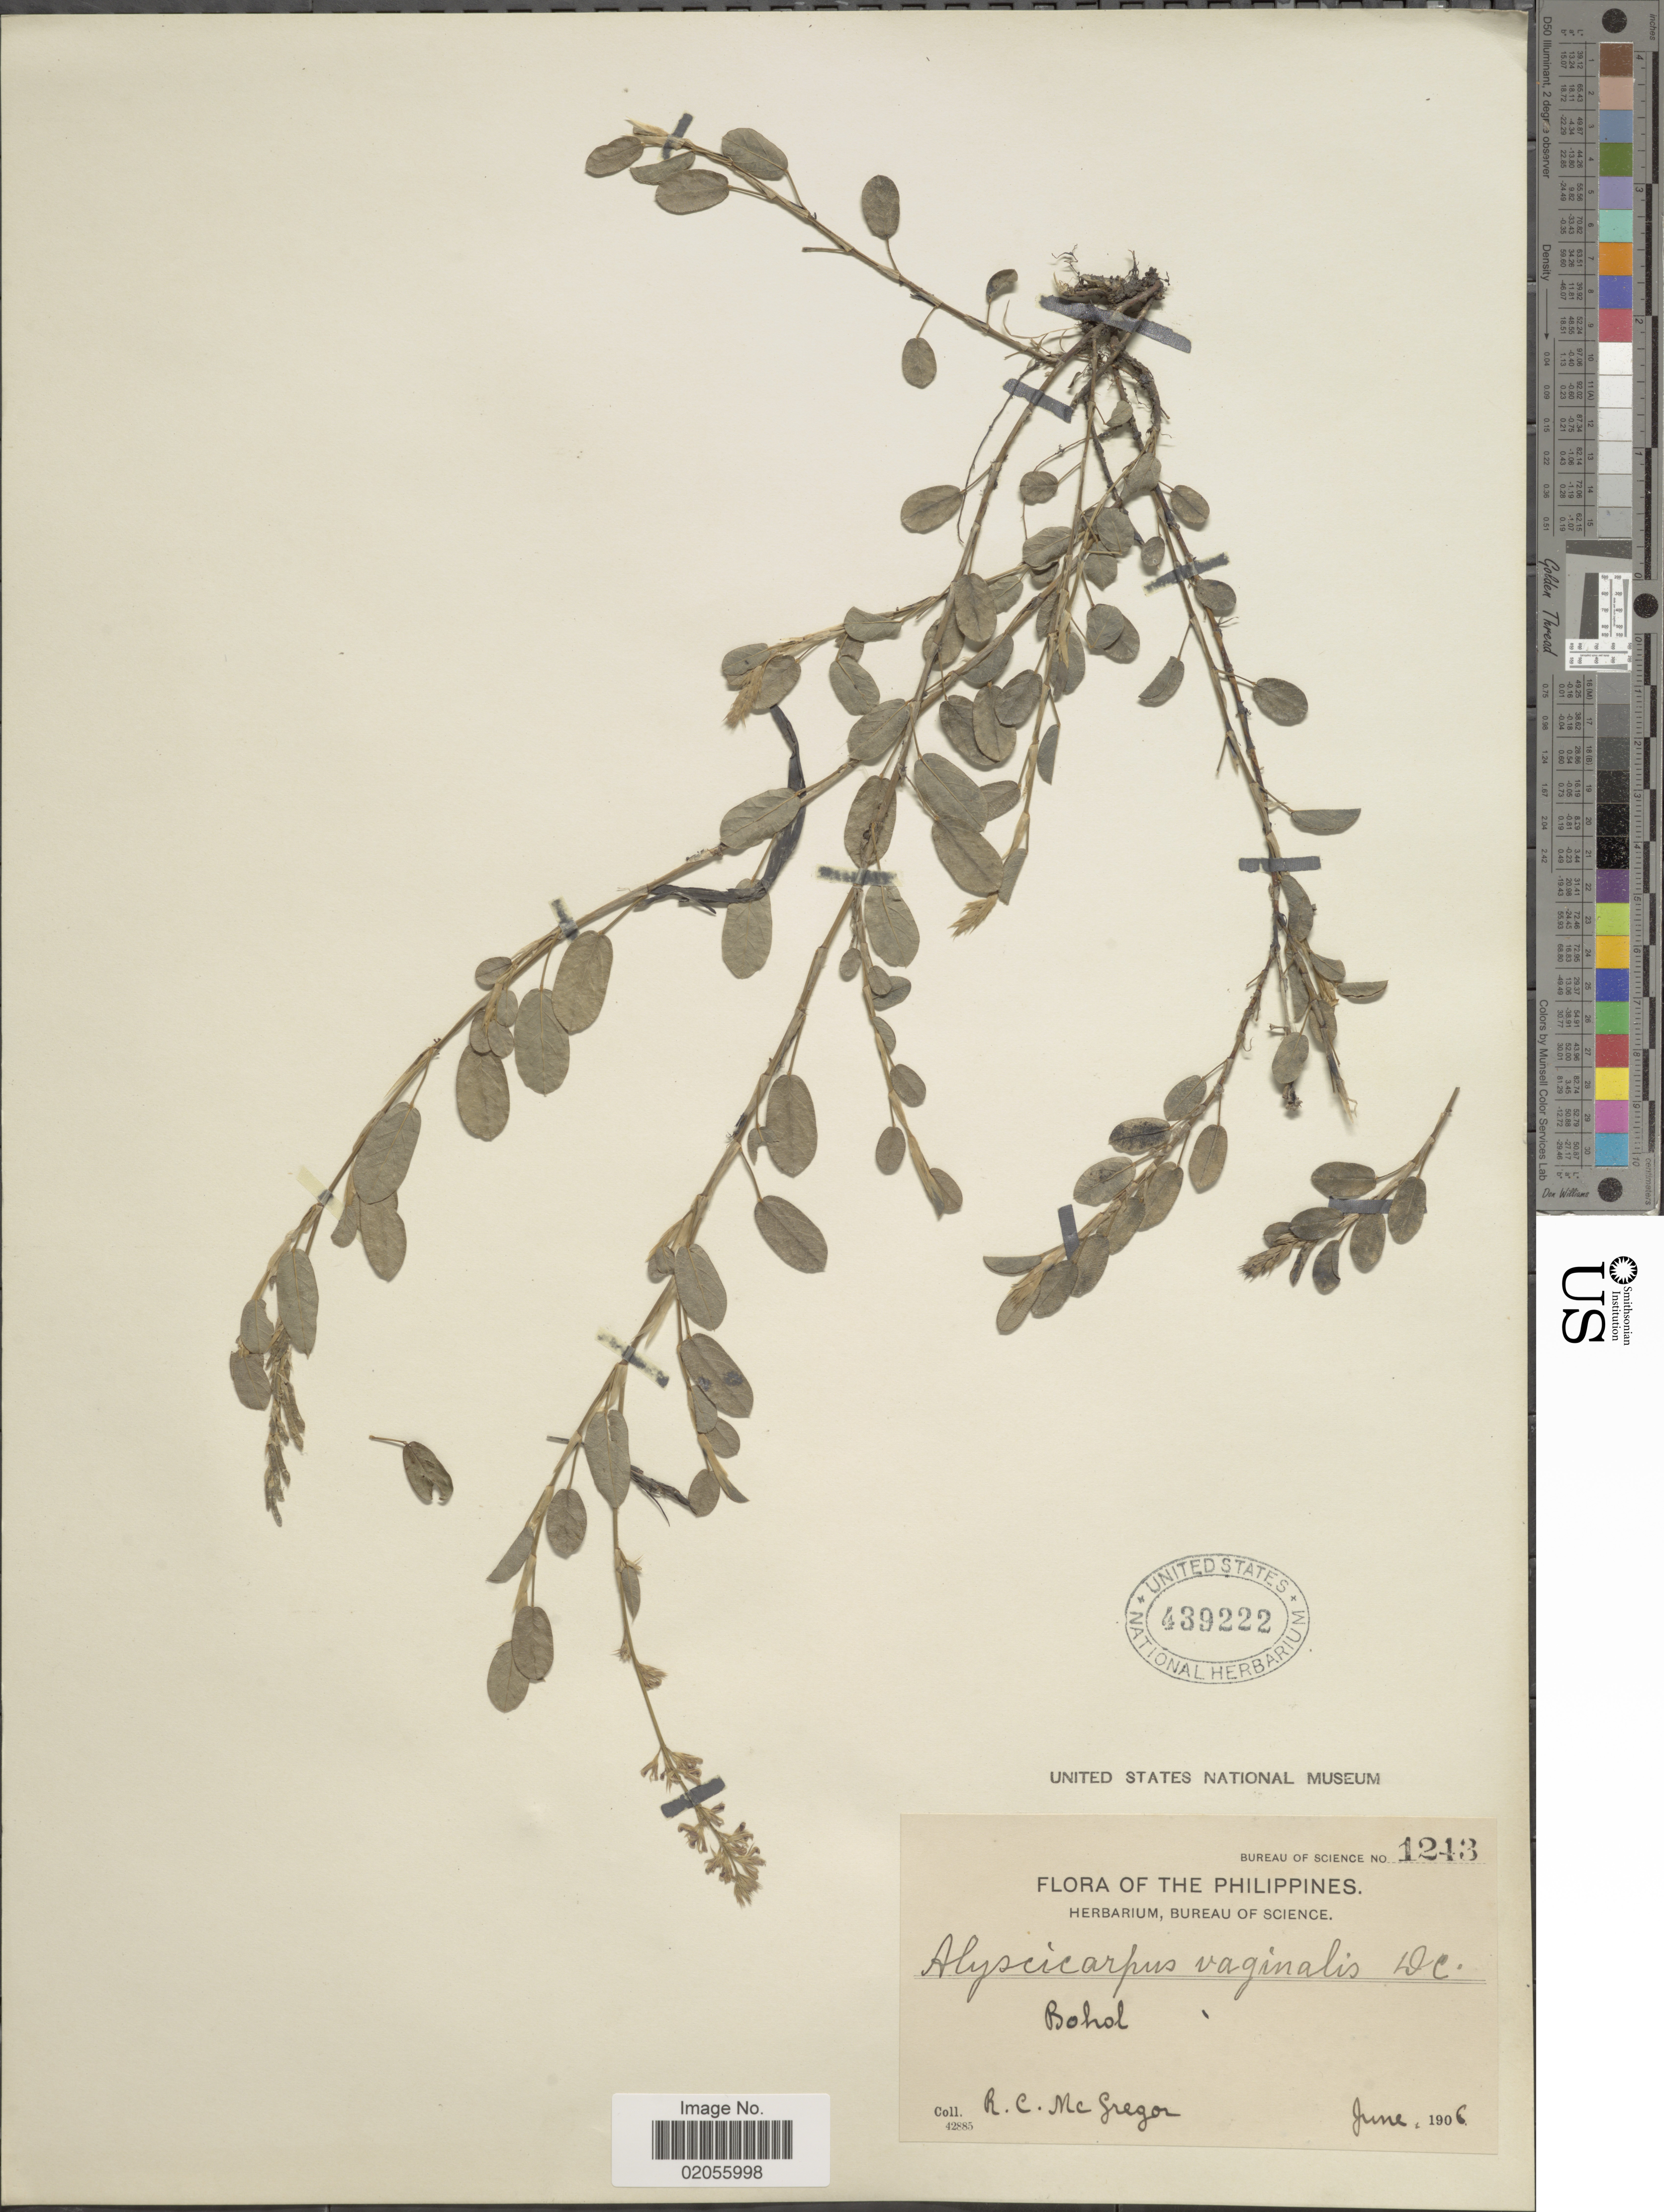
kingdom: Plantae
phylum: Tracheophyta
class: Magnoliopsida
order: Fabales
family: Fabaceae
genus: Alysicarpus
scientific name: Alysicarpus vaginalis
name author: (L.) DC.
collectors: R. C. McGregor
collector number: Bureau of Science 1243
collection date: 1906-06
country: Philippines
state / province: Central Visayas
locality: Bohol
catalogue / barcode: US 439222